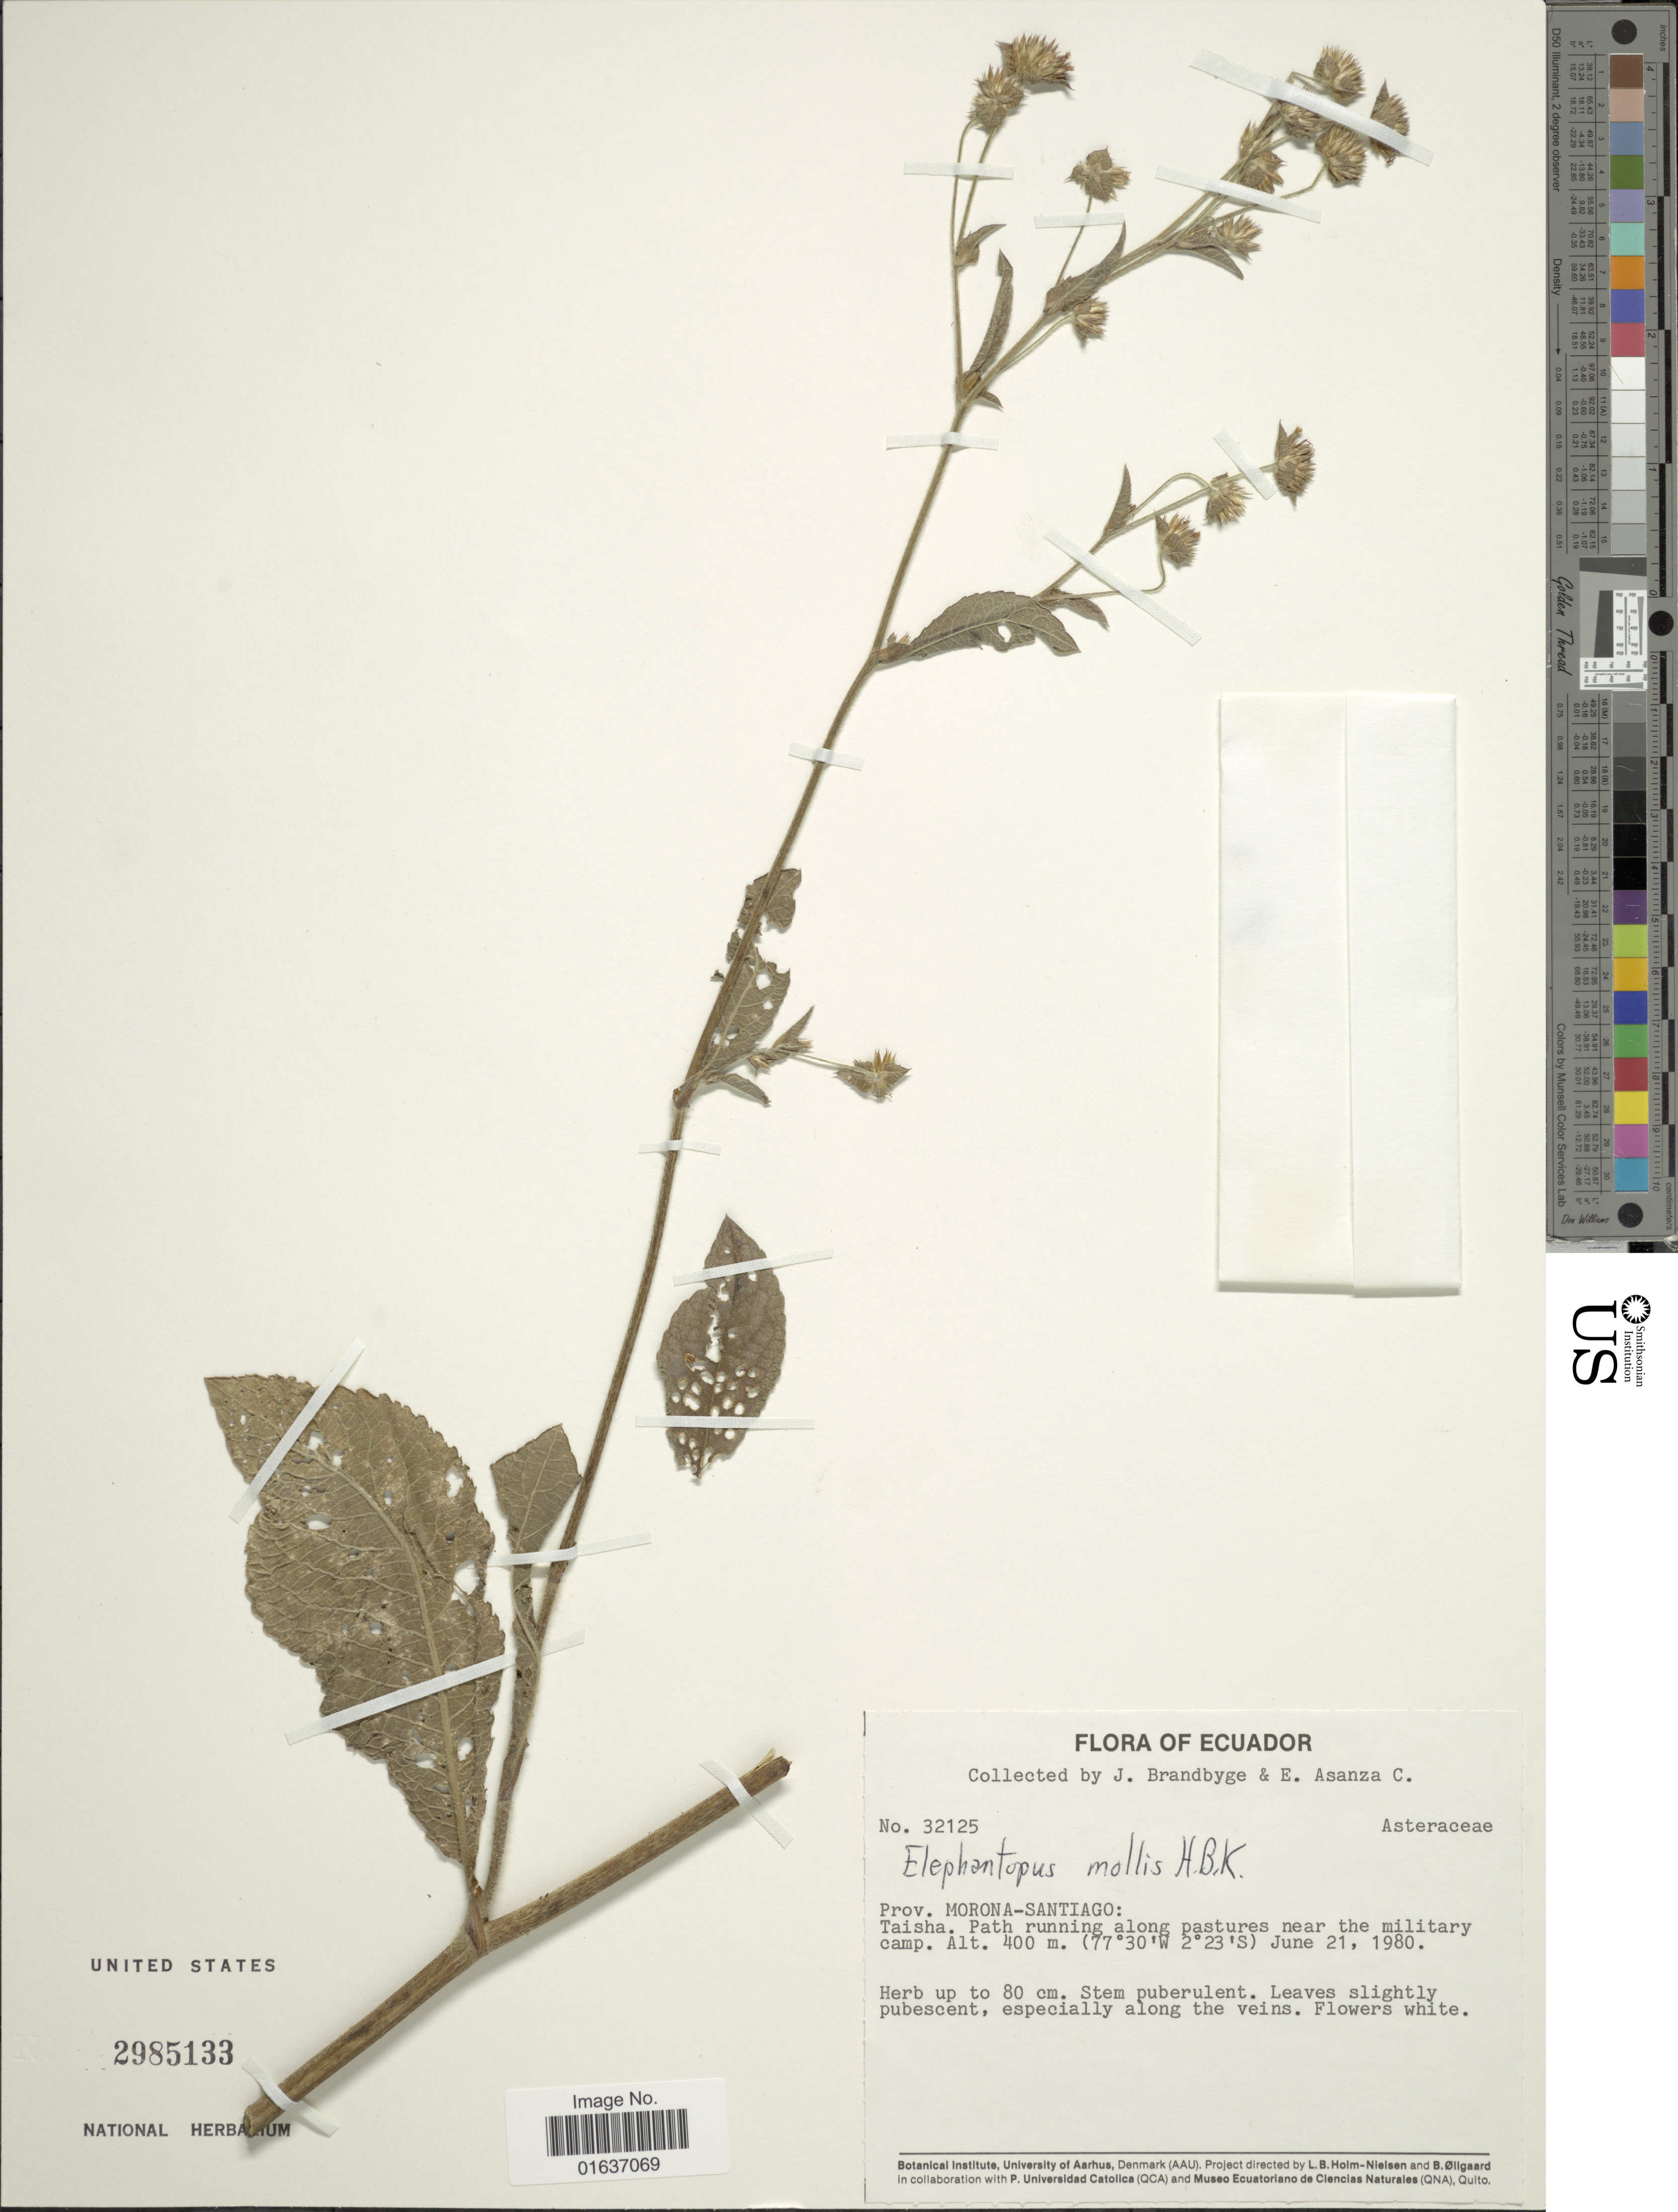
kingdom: Plantae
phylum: Tracheophyta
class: Magnoliopsida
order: Asterales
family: Asteraceae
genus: Elephantopus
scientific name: Elephantopus mollis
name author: Kunth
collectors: J. Brandbyge & E. Asanza C.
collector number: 32125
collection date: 1980-06-21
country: Ecuador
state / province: Morona-Santiago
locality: Taisha, Path running along pastures near the military camp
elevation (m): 400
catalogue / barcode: US 2985133